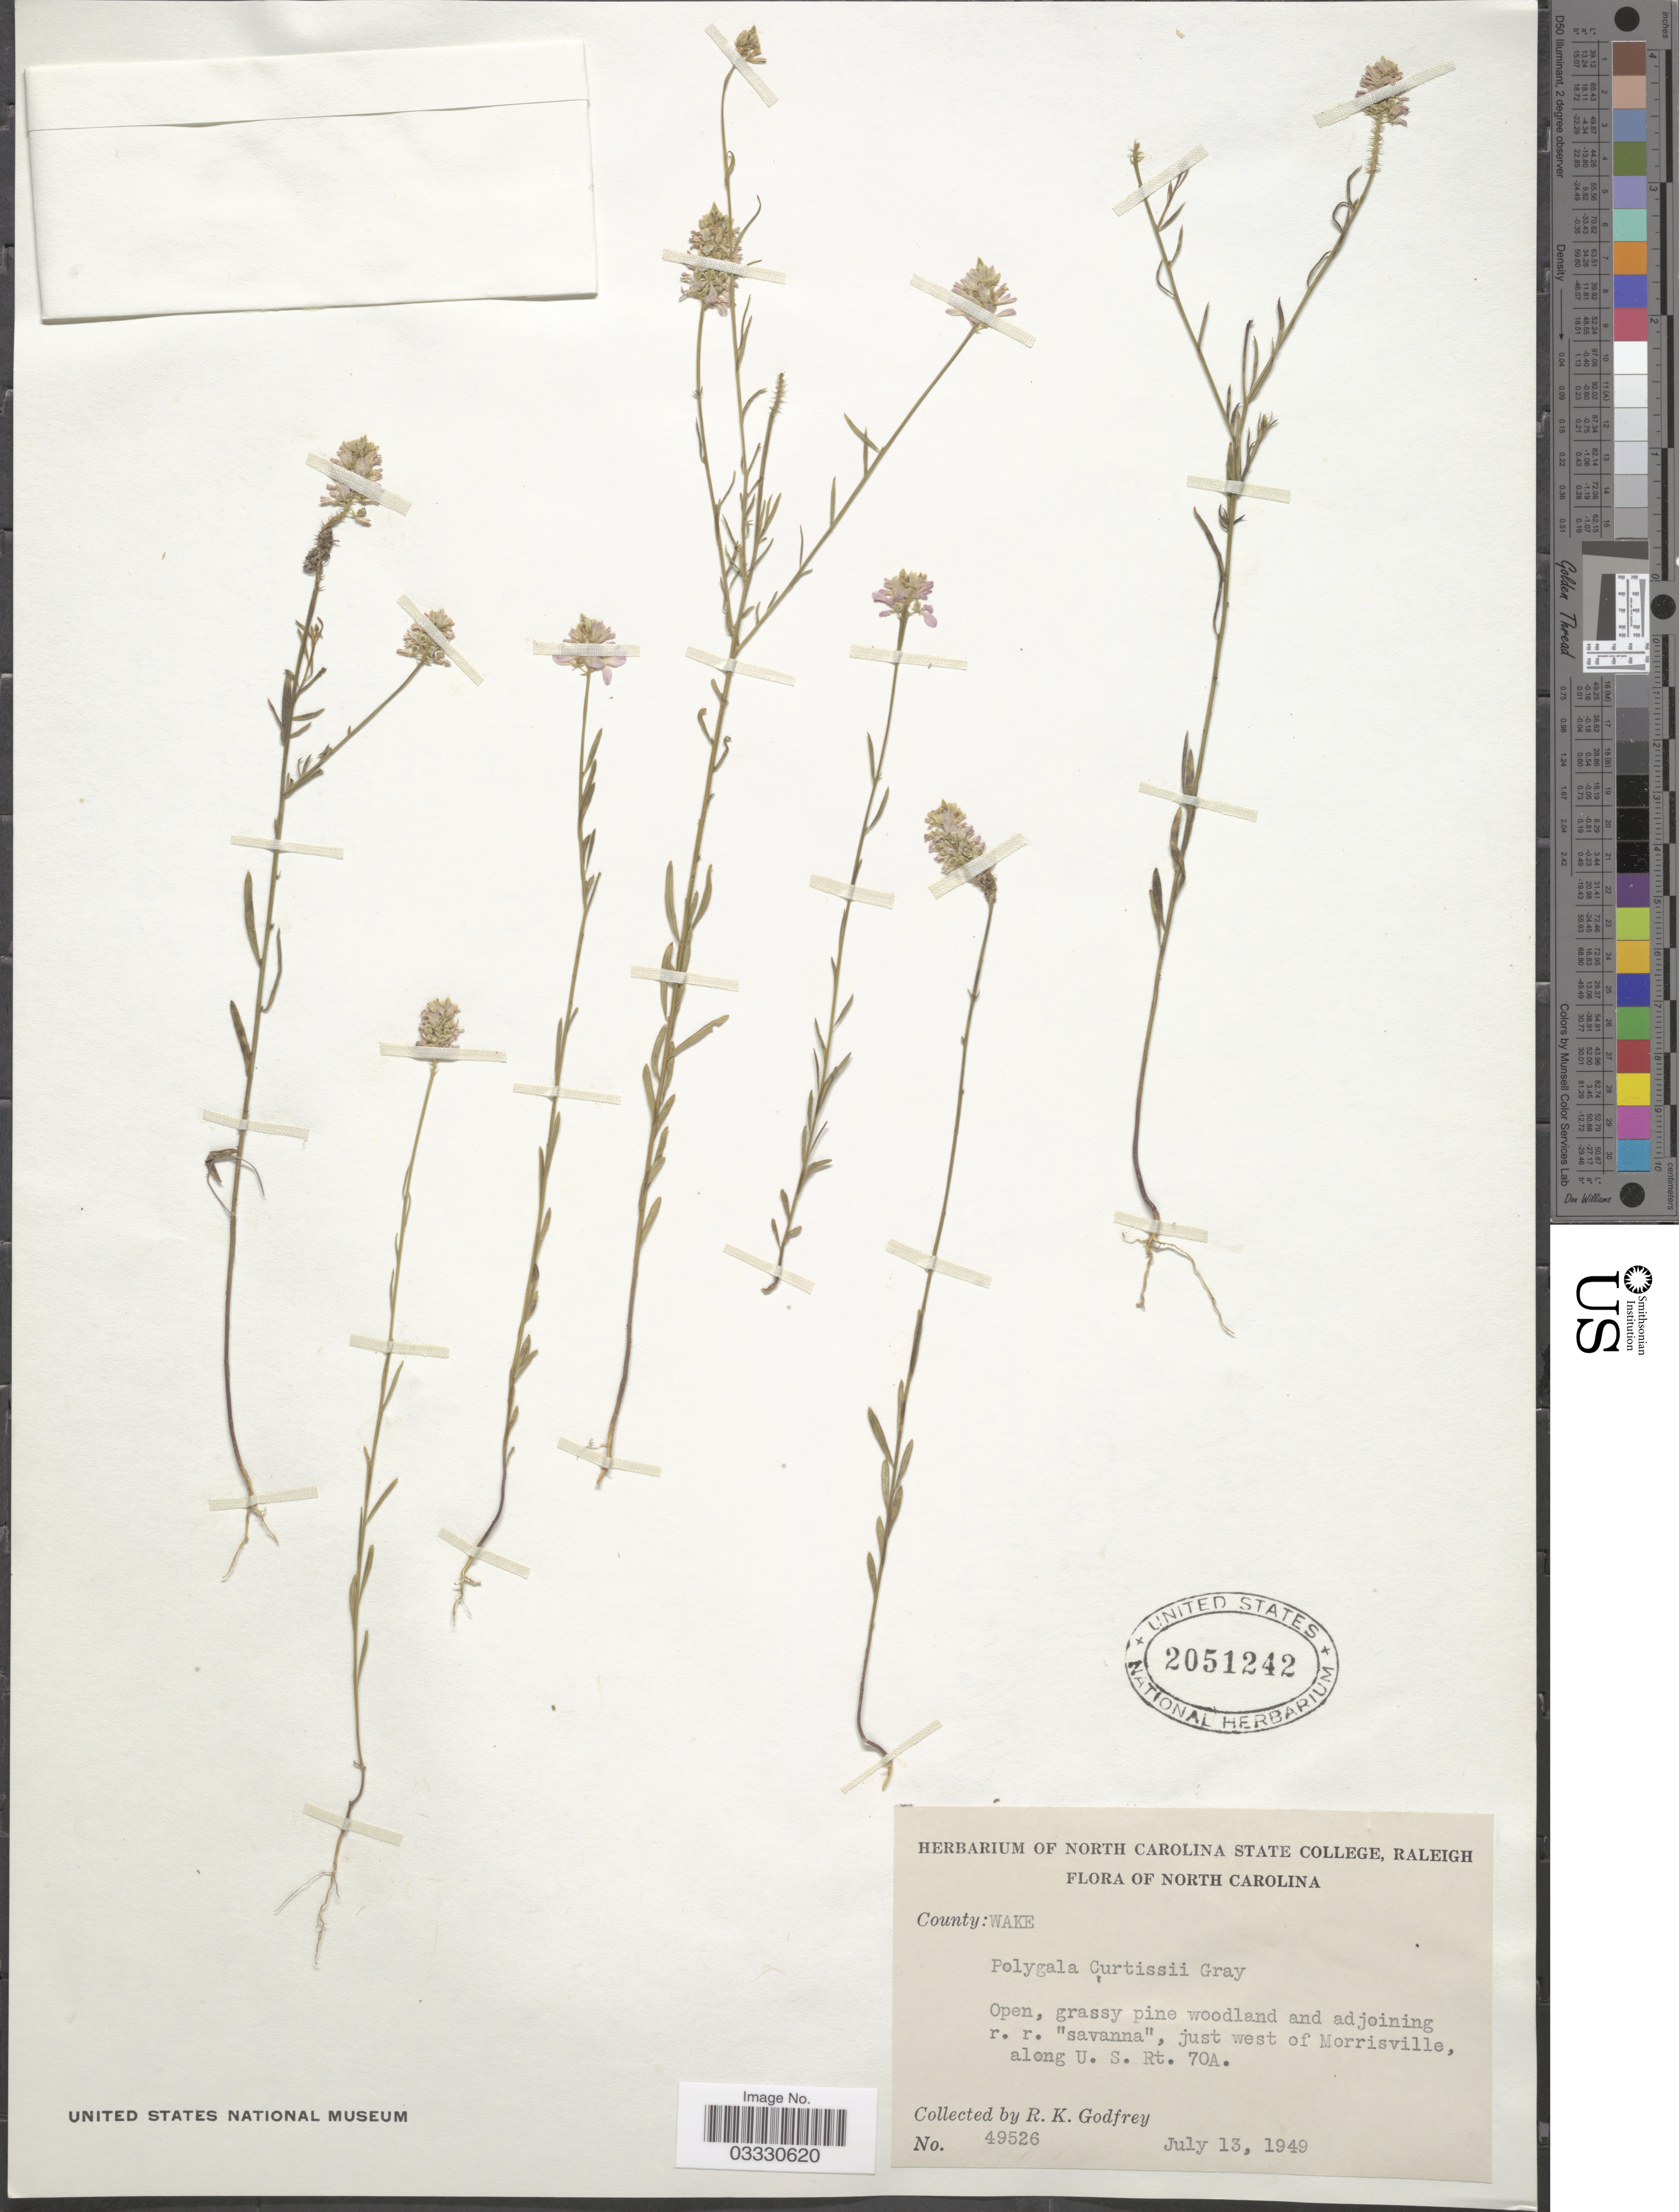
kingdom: Plantae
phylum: Tracheophyta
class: Magnoliopsida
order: Fabales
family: Polygalaceae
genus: Polygala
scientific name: Polygala curtissii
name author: A. Gray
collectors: R. K. Godfrey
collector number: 49526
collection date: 1949-07-13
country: United States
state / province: North Carolina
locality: County: Wake. Just west of Morrisville, along U.S. Rt. 70A.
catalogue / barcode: US 2051242